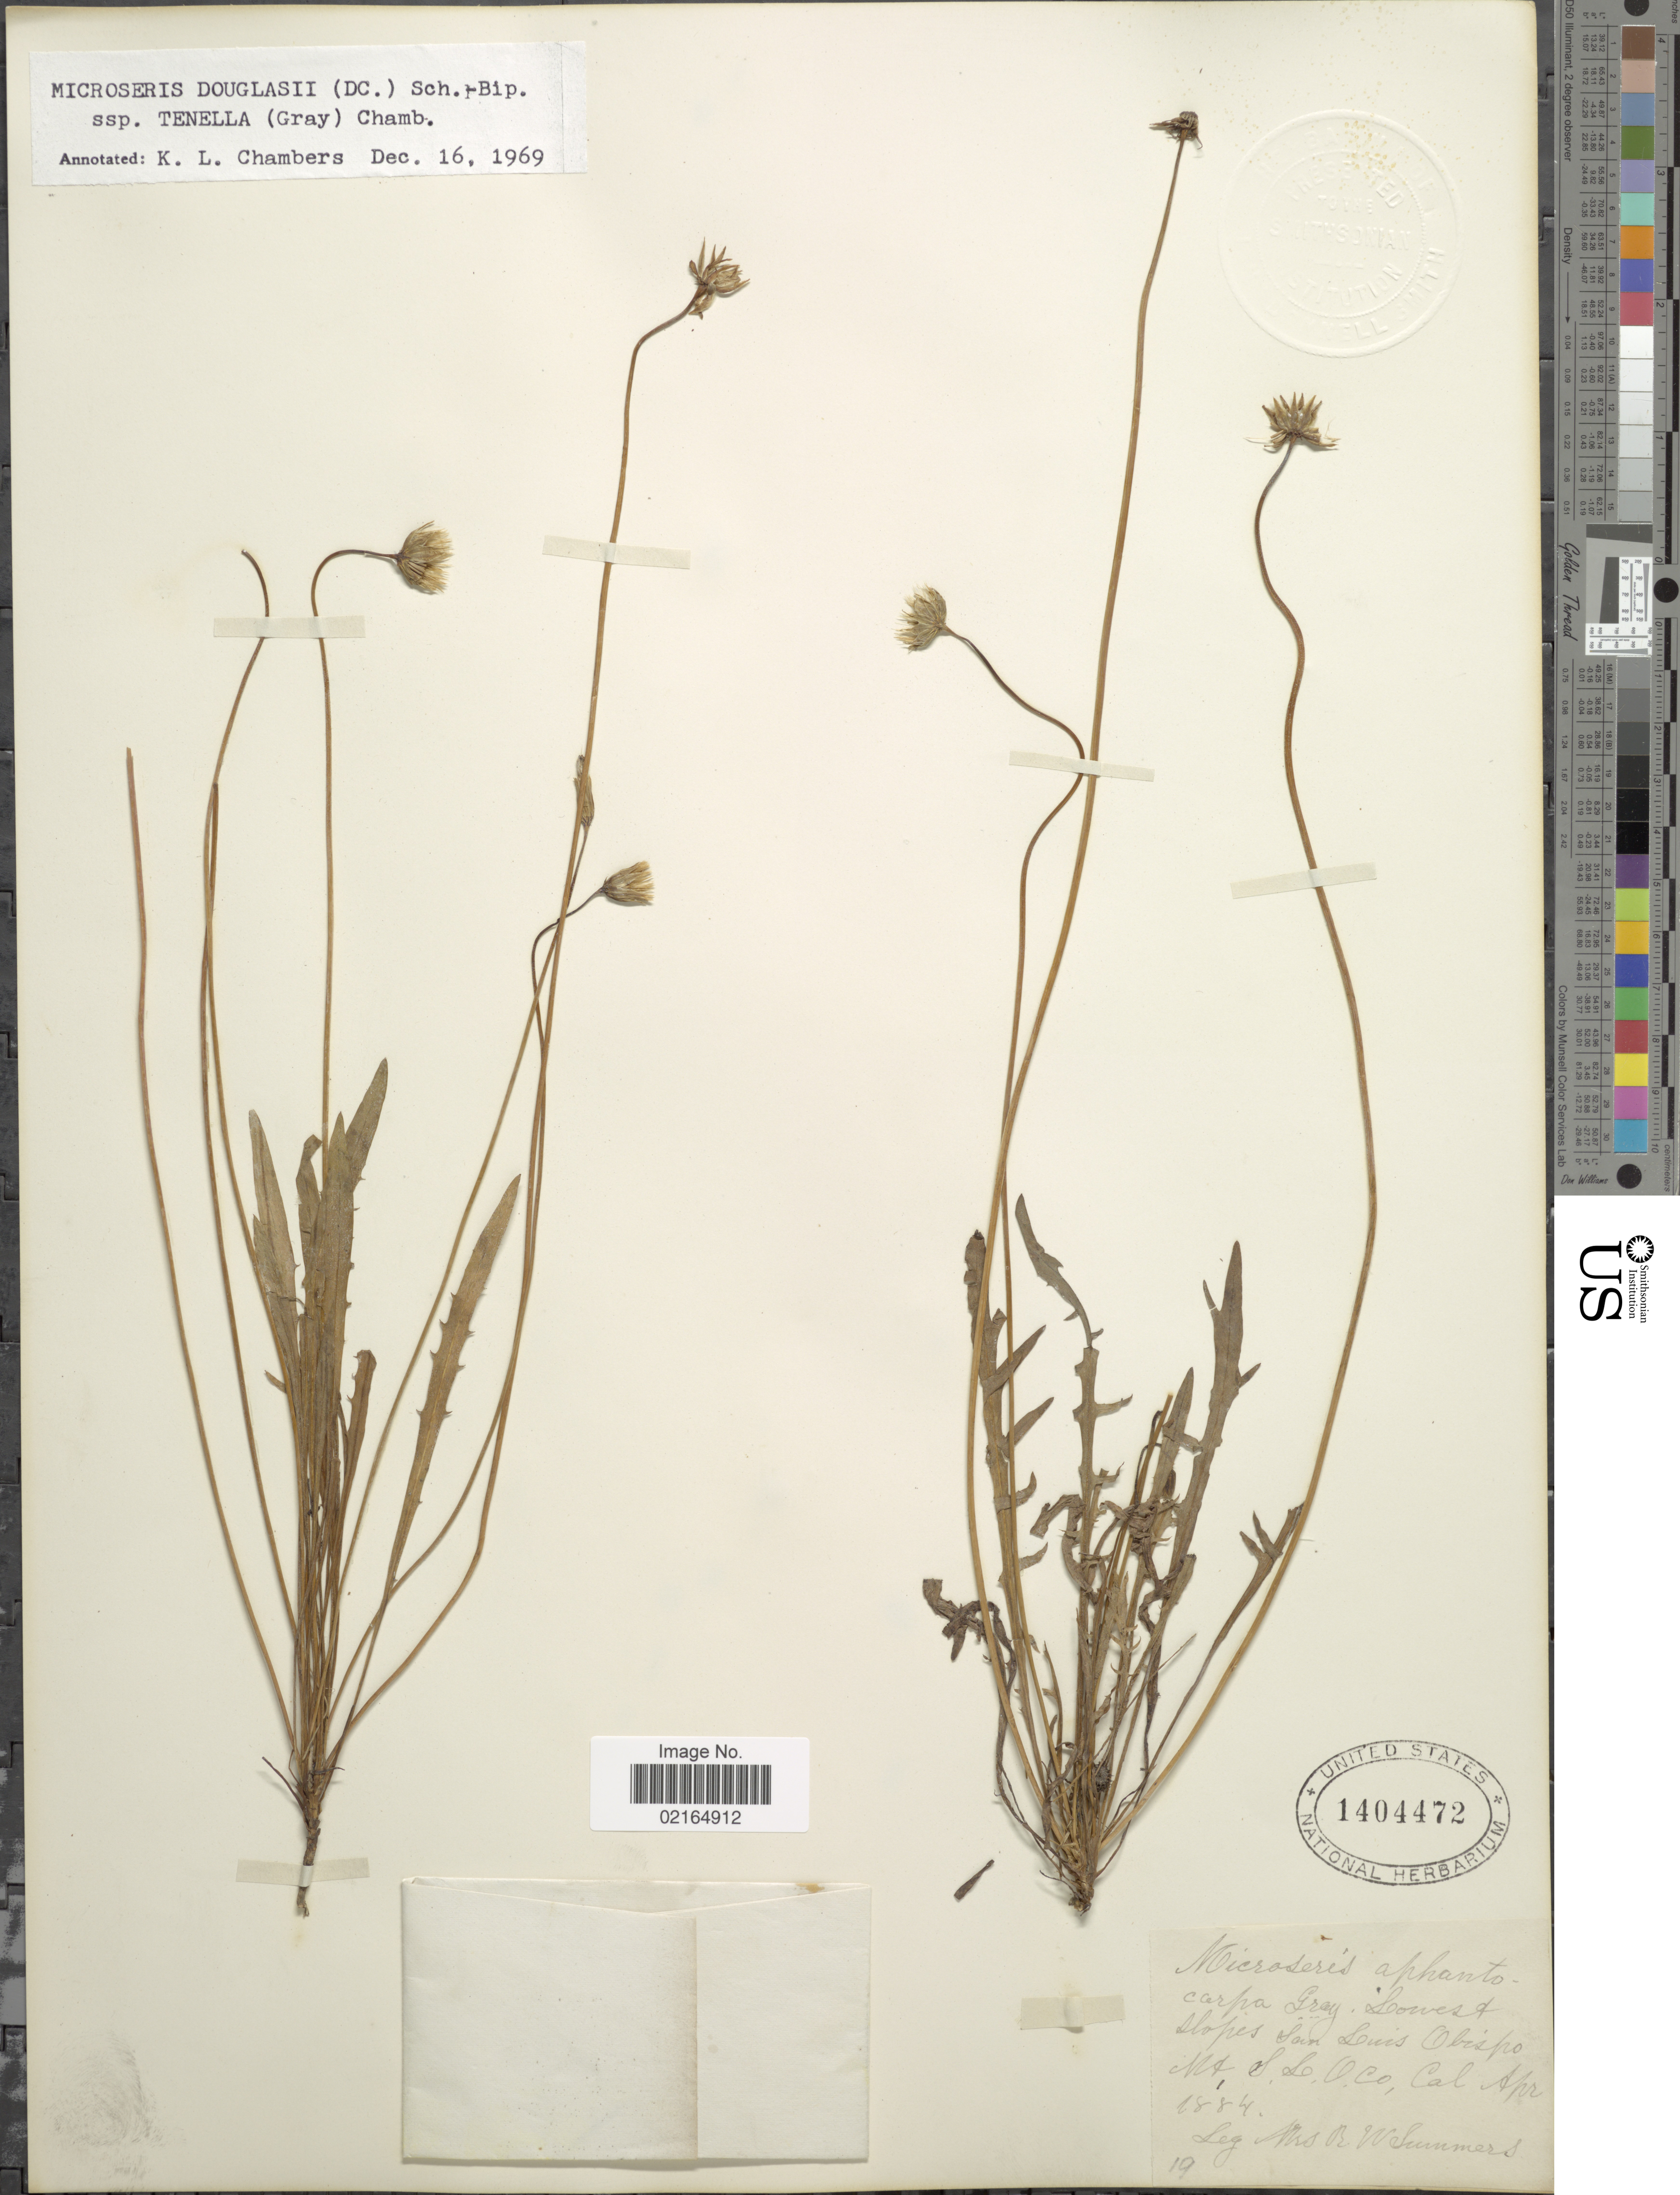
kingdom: Plantae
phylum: Tracheophyta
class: Magnoliopsida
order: Asterales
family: Asteraceae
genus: Microseris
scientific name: Microseris douglasii subsp. tenella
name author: (A. Gray) K.L. Chambers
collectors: R. Summers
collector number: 19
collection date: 1884-04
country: United States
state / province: California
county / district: San Luis Obispo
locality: Lowest slopes of San Luis Obispo Mt., S. L. O. Co.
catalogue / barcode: US 1404472